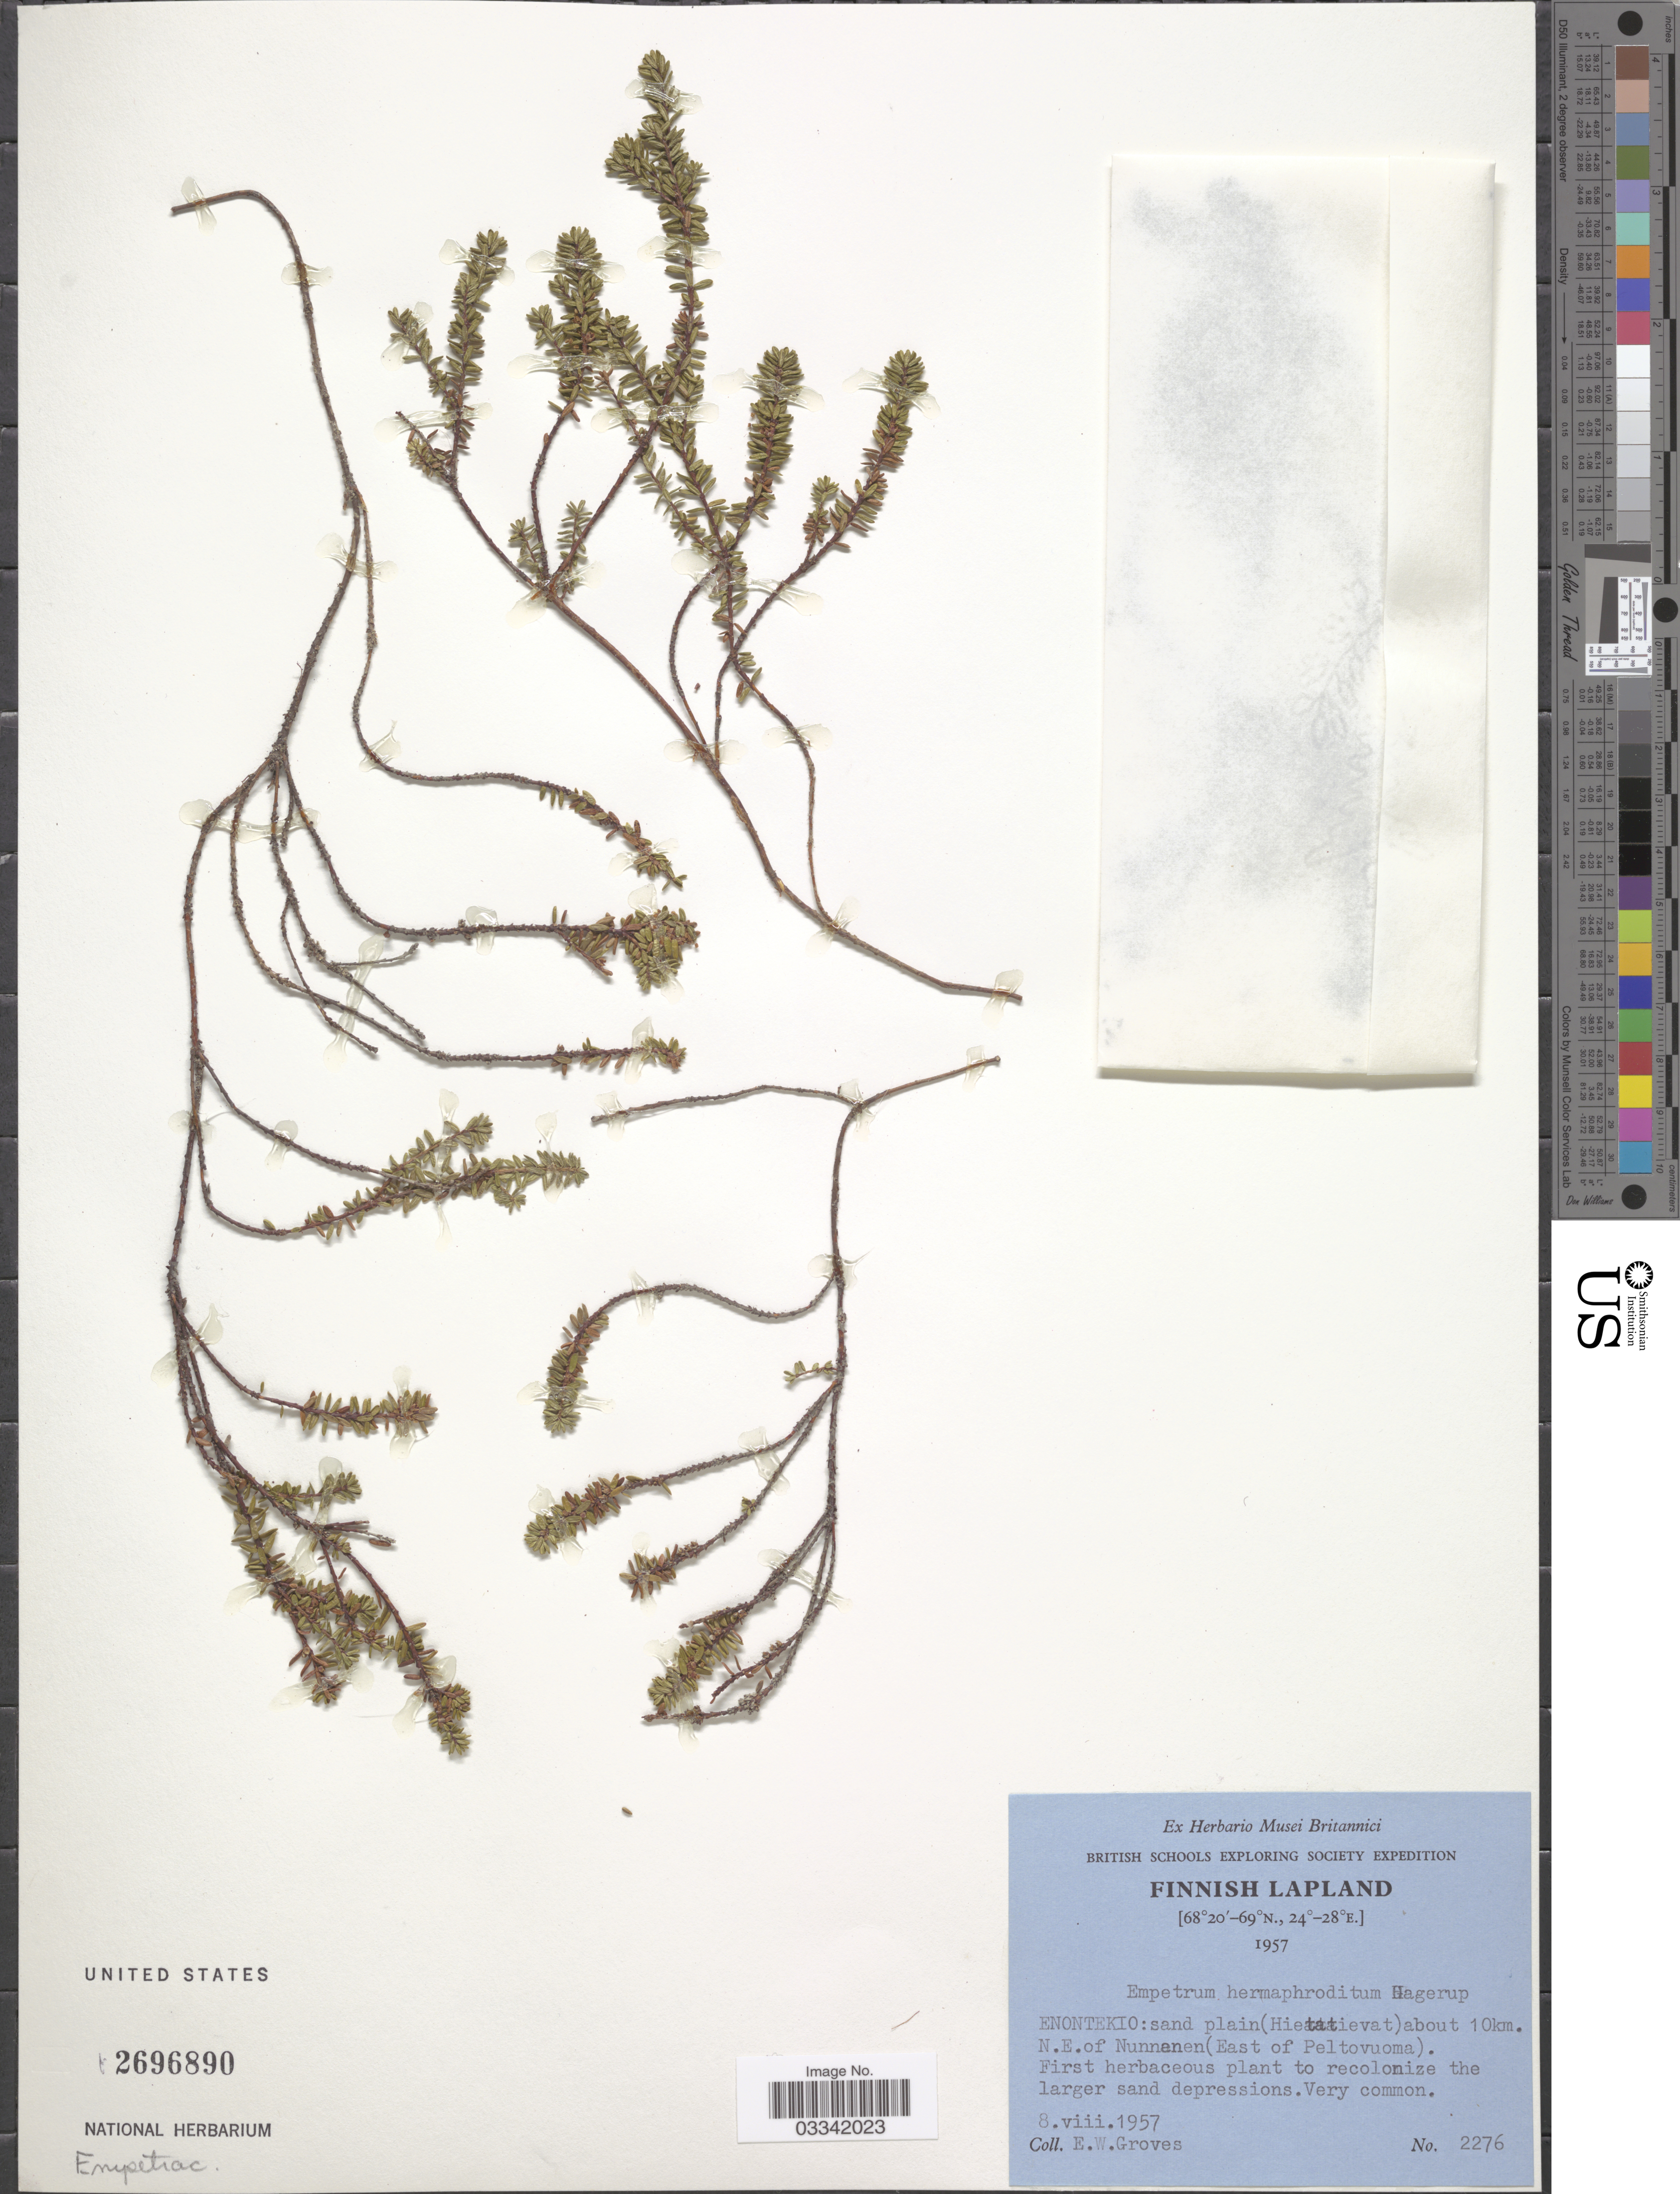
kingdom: Plantae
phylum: Tracheophyta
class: Magnoliopsida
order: Ericales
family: Ericaceae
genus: Empetrum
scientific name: Empetrum nigrum subsp. hermaphroditum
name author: (Hagerup) Böcher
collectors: E. Groves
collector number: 2276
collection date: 1957-08-08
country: Finland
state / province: Lappi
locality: Finnish Lapland, Enontekio: sand plain (Hietatievat) about 10km. N.E. of Nunnanen (East of Peltovuoma).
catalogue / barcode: US 2696890